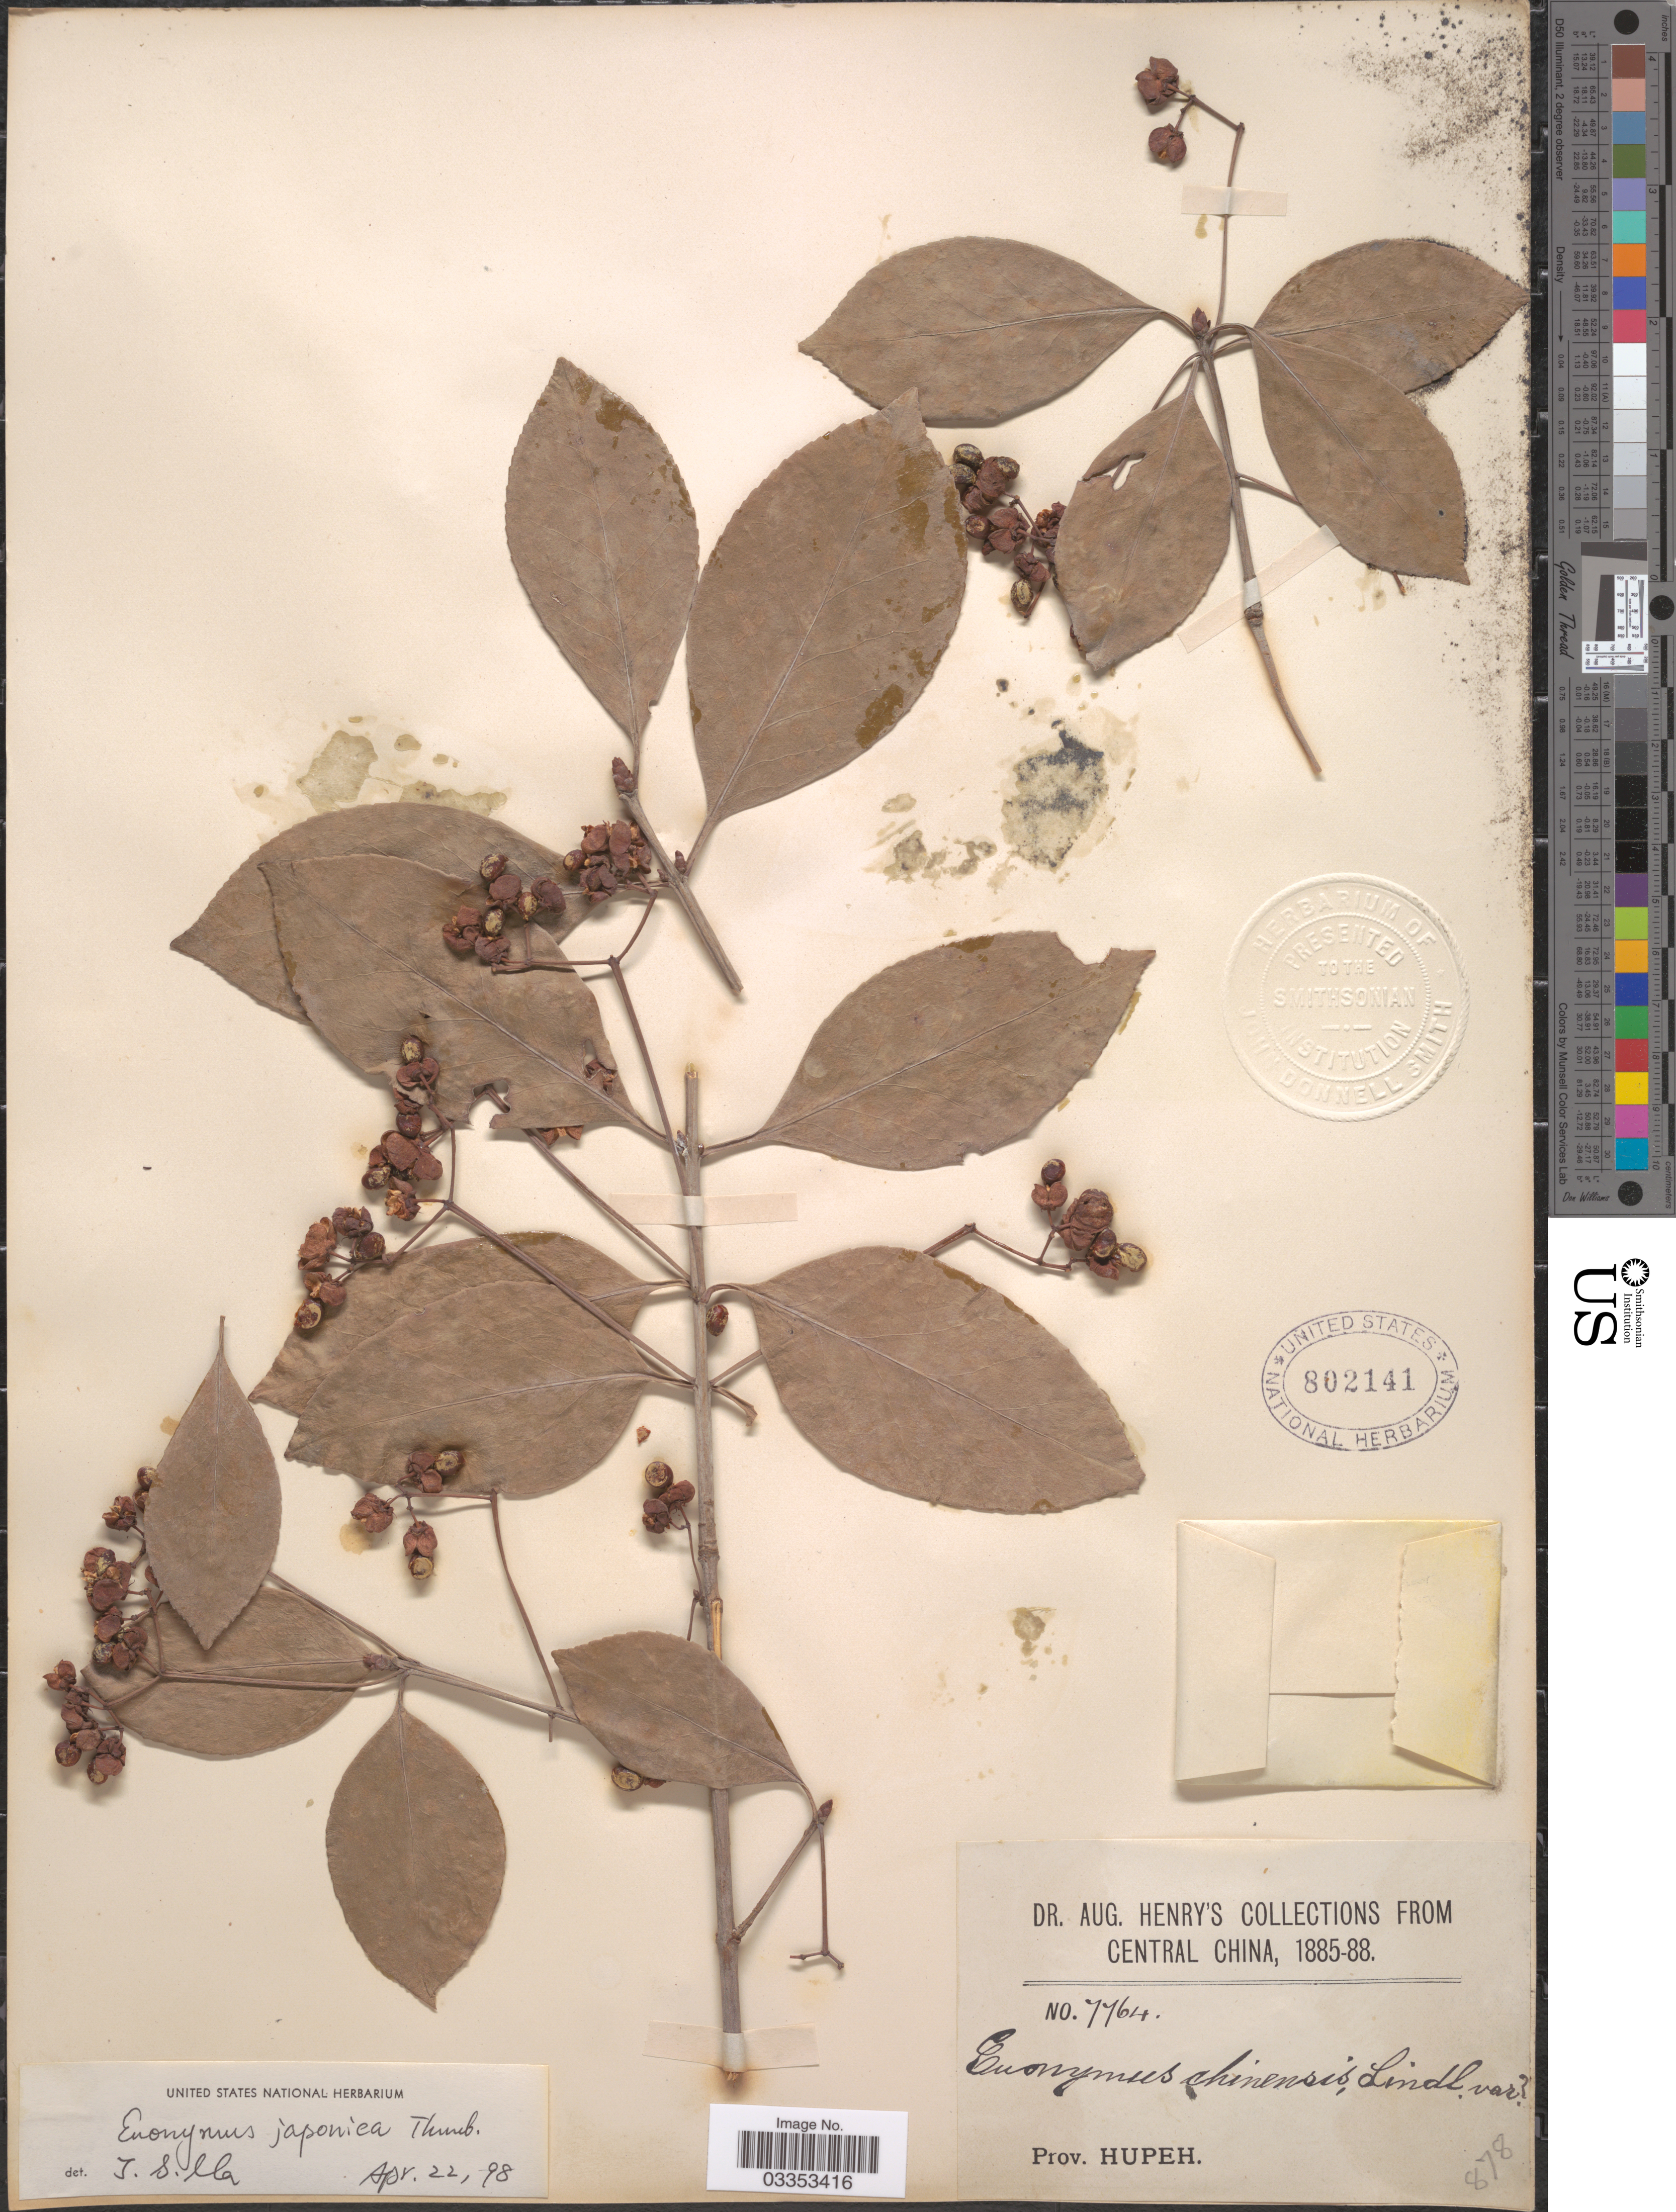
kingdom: Plantae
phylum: Tracheophyta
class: Magnoliopsida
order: Celastrales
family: Celastraceae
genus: Euonymus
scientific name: Euonymus japonicus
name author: Thunb.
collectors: A. Henry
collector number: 7764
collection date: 1885/1888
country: China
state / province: Hubei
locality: Central China. Prov. Hupeh.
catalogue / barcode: US 802141